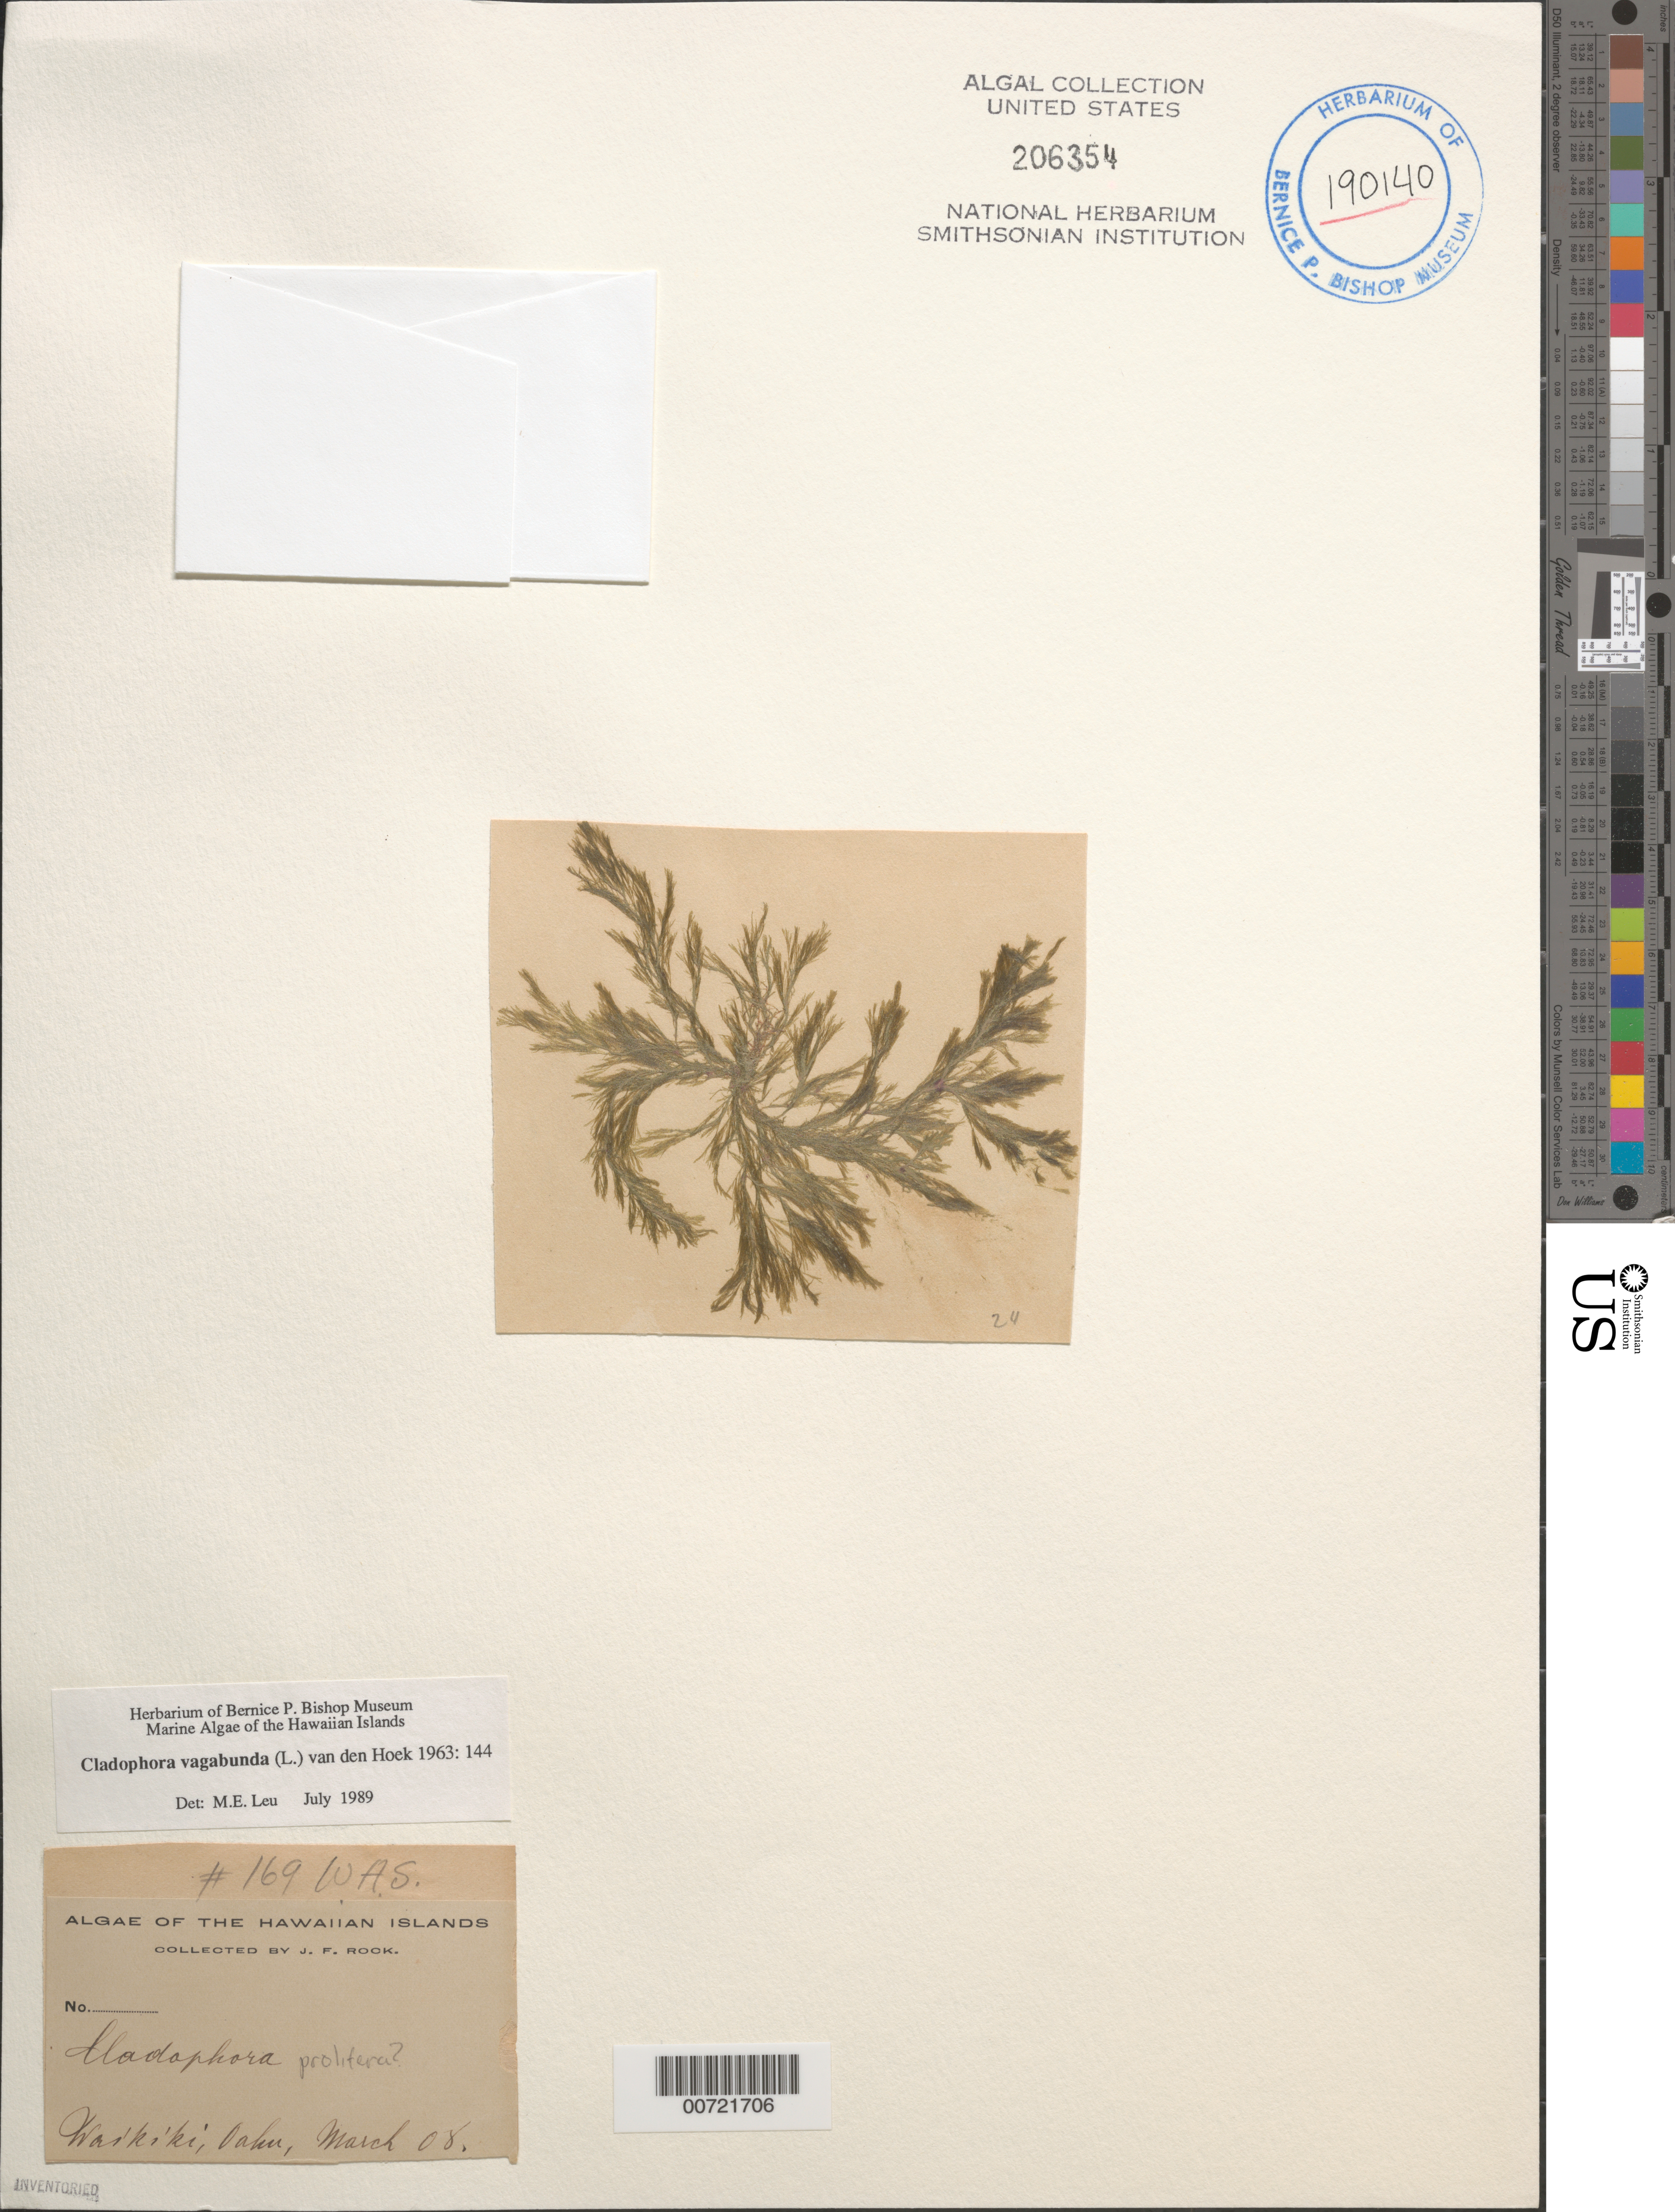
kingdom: Plantae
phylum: Chlorophyta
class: Ulvophyceae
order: Cladophorales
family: Cladophoraceae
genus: Cladophora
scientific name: Cladophora vagabunda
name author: (L.) C. Hoek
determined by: Leu, M. E.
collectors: J. F. Rock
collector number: Setchell 169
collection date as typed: Mar 1908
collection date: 1908-03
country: United States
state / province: Hawaii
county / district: Honolulu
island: Oahu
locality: Waikiki.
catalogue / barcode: US 206354